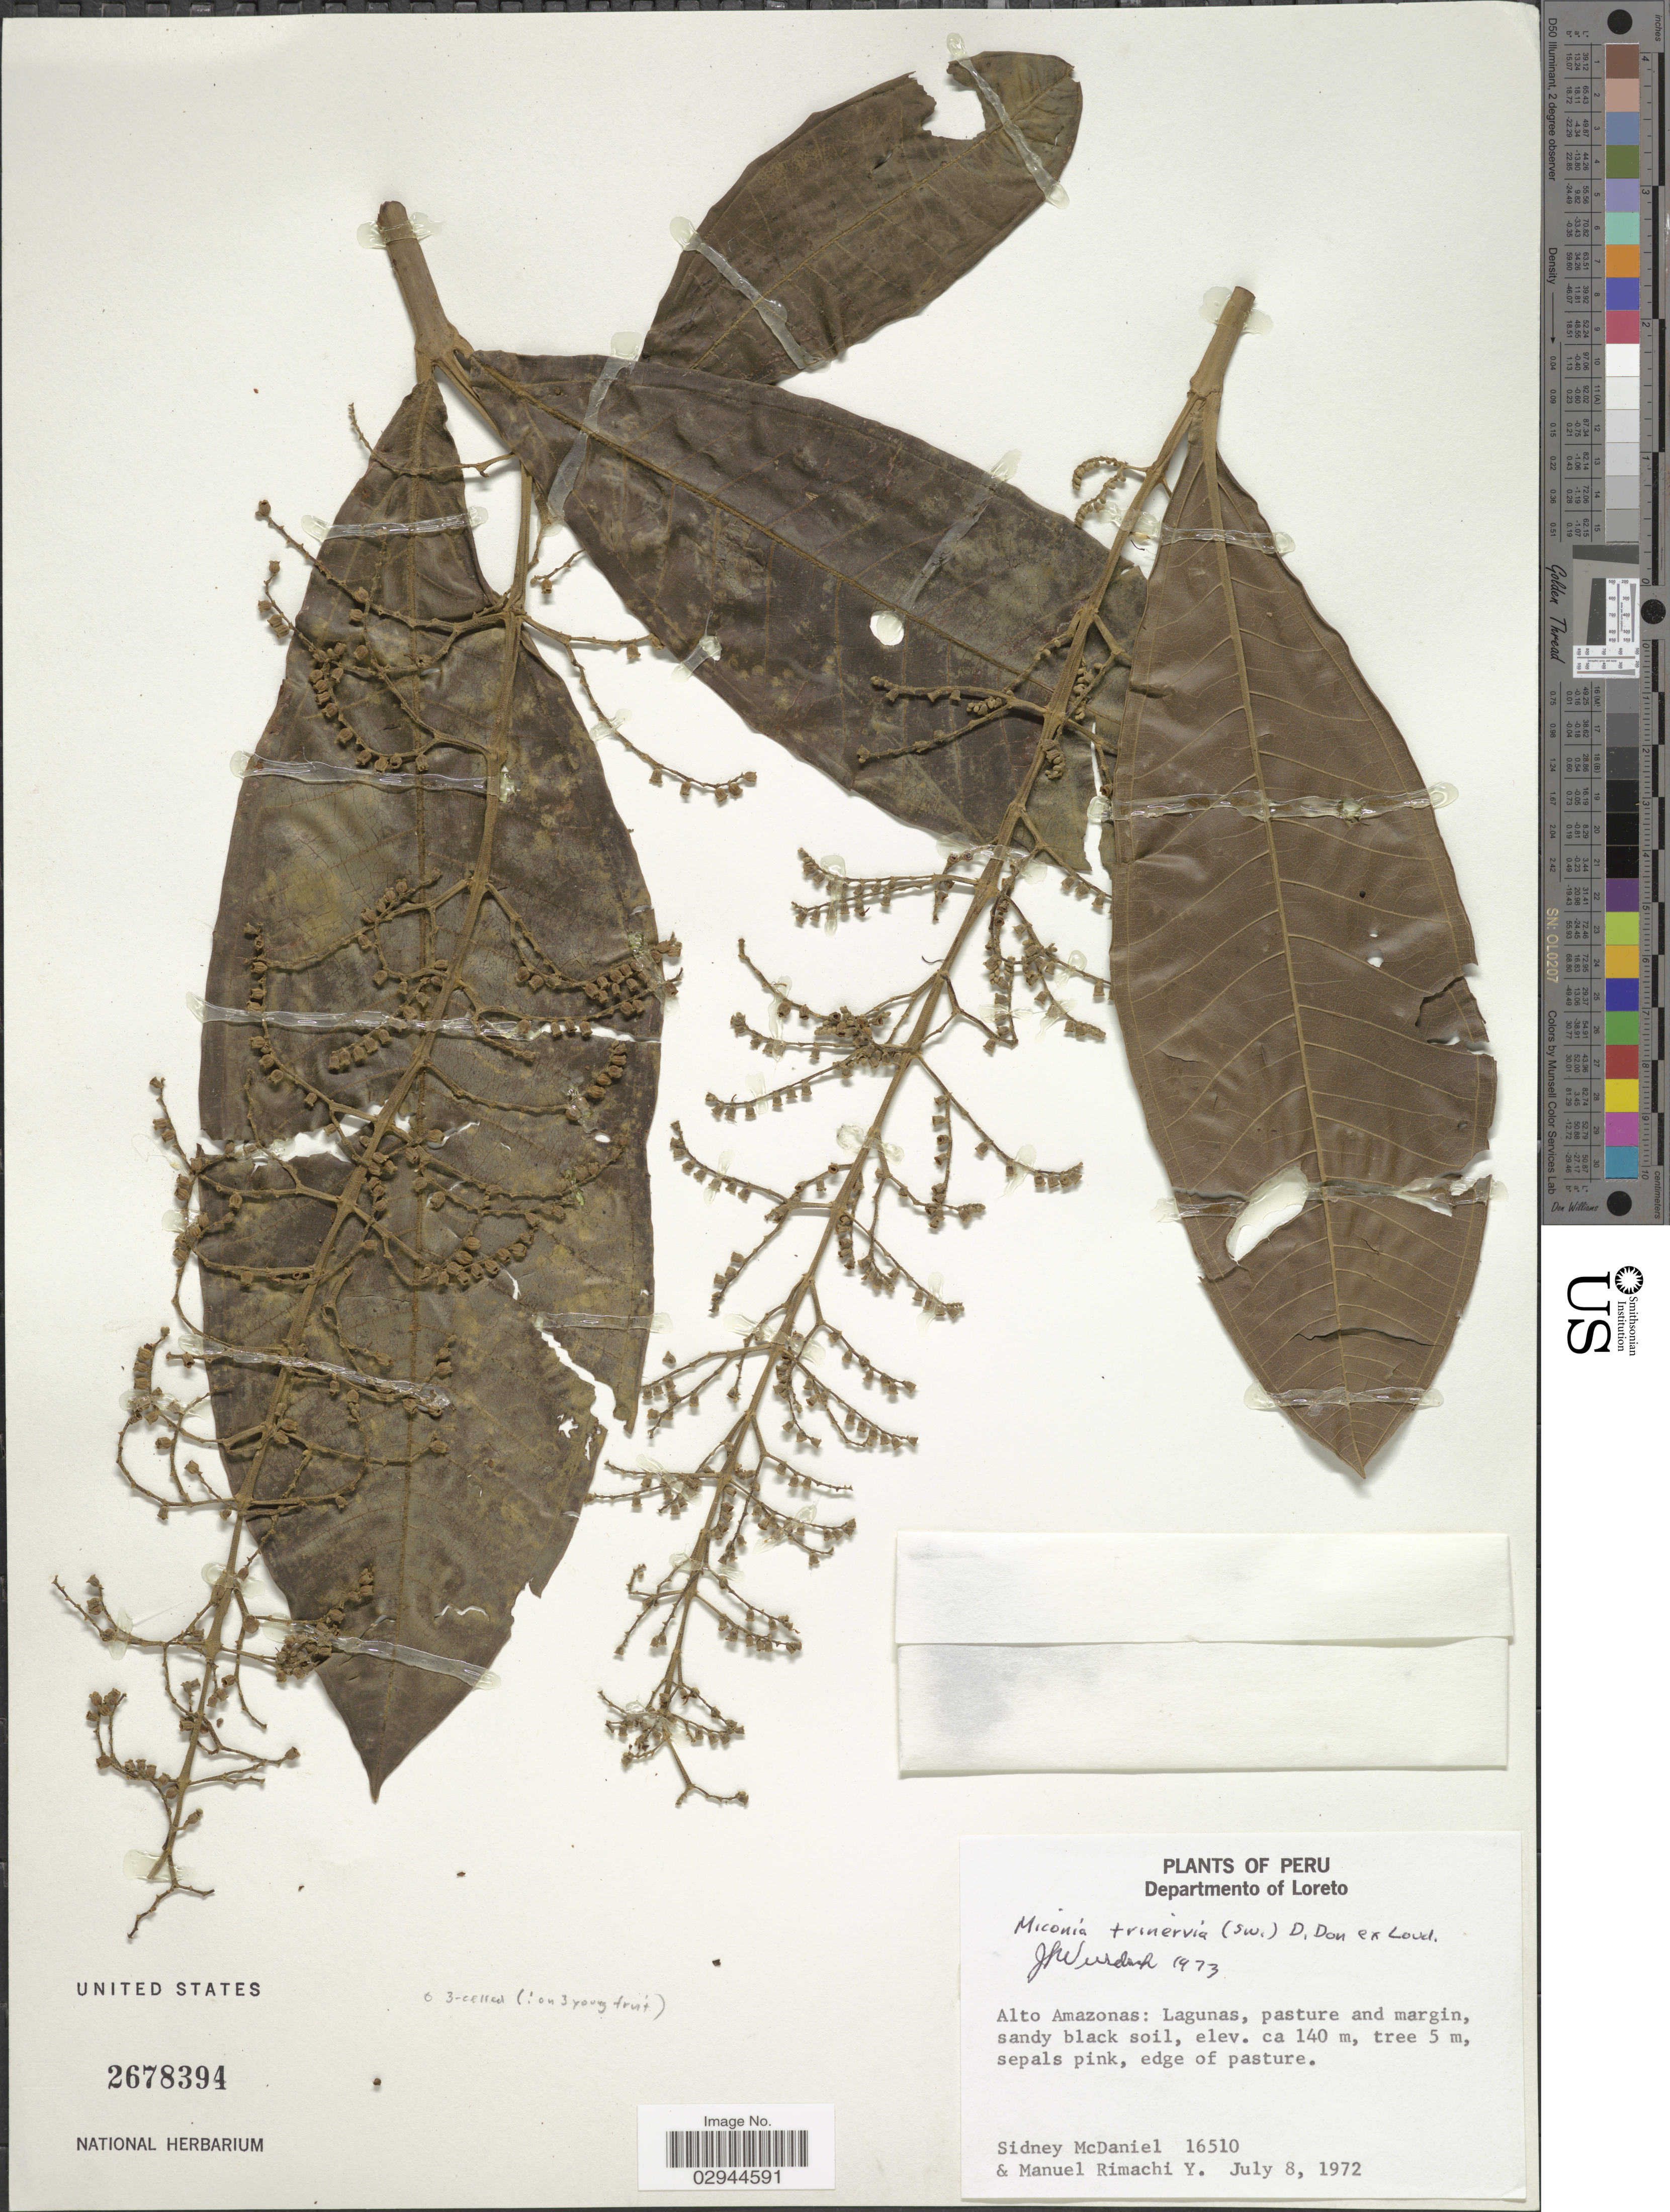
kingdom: Plantae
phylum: Tracheophyta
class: Magnoliopsida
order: Myrtales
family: Melastomataceae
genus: Miconia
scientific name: Miconia trinervia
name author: (Sw.) D. Don ex Loudon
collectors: S. McDaniel & M. Rimachi Y.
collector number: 16510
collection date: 1972-07-08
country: Peru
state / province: Loreto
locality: Departmento of Loreto, Alto Amazonas, Lagunas, pasture and margin.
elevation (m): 140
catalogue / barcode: US 2678394